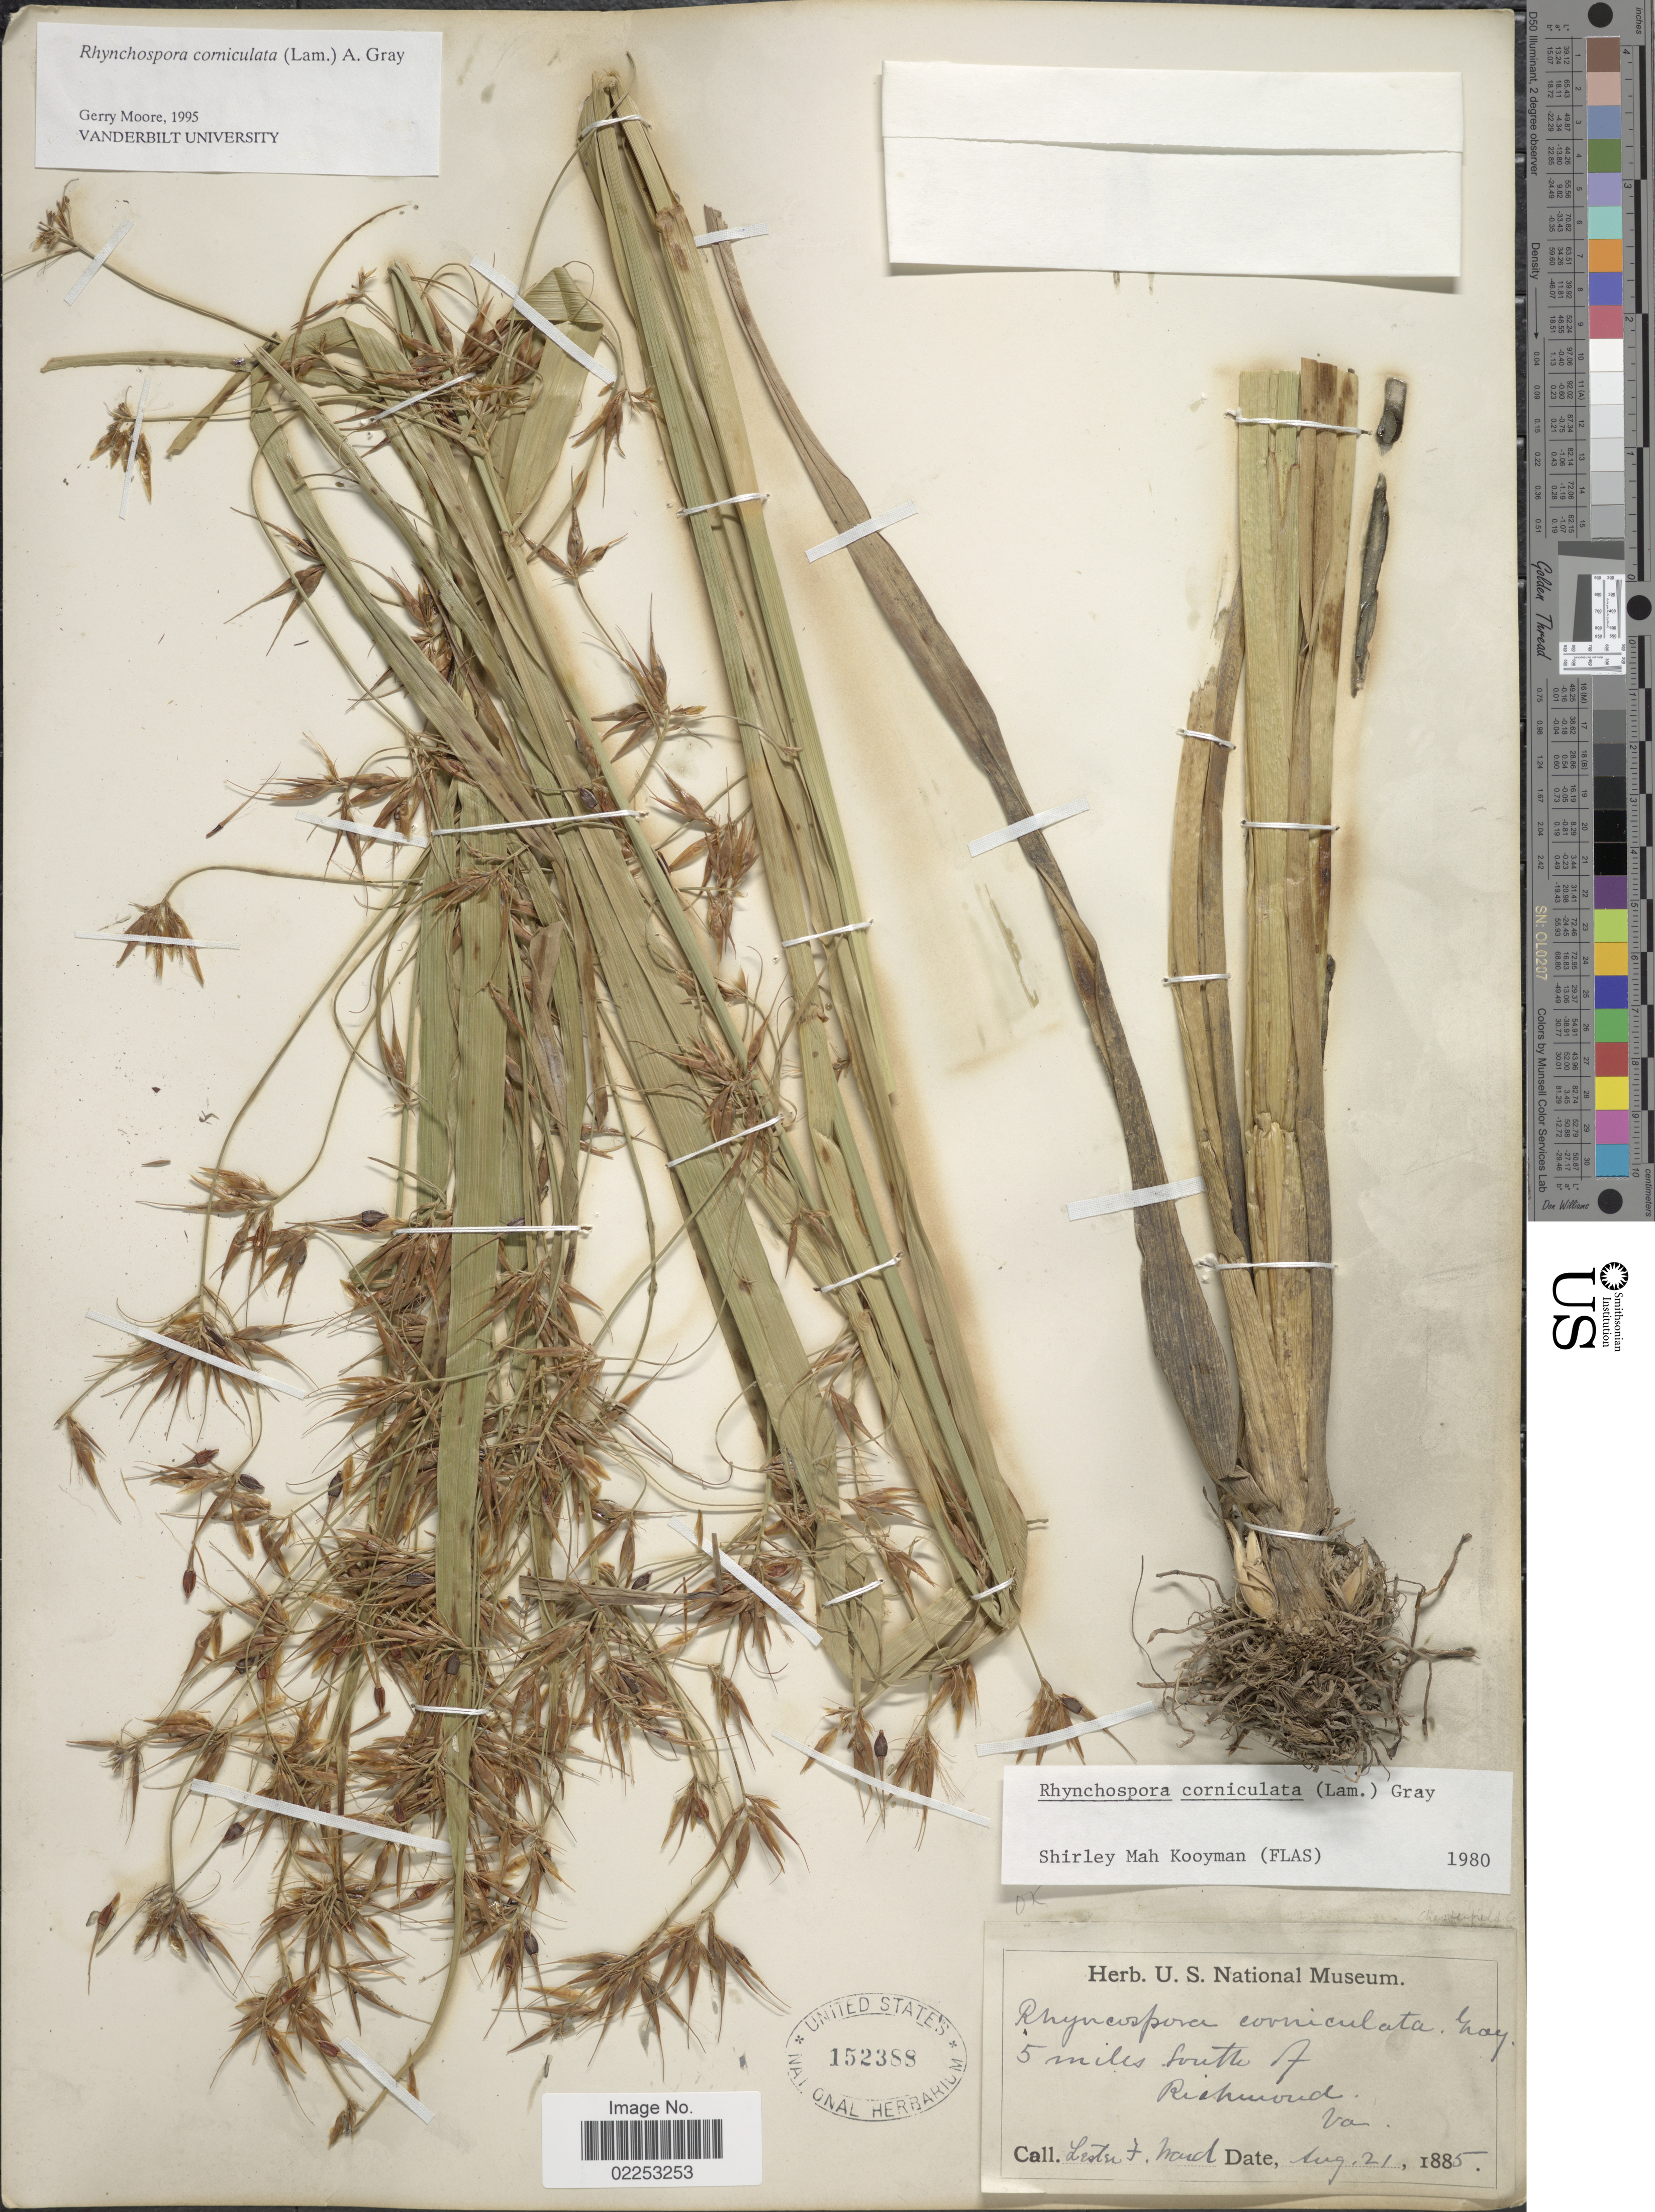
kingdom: Plantae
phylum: Tracheophyta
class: Liliopsida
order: Poales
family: Cyperaceae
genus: Rhynchospora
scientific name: Rhynchospora corniculata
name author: (Lam.) A. Gray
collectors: L. F. Ward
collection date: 1885-08-21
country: United States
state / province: Virginia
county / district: City of Richmond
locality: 5 miles south of Richmond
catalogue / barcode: US 152388